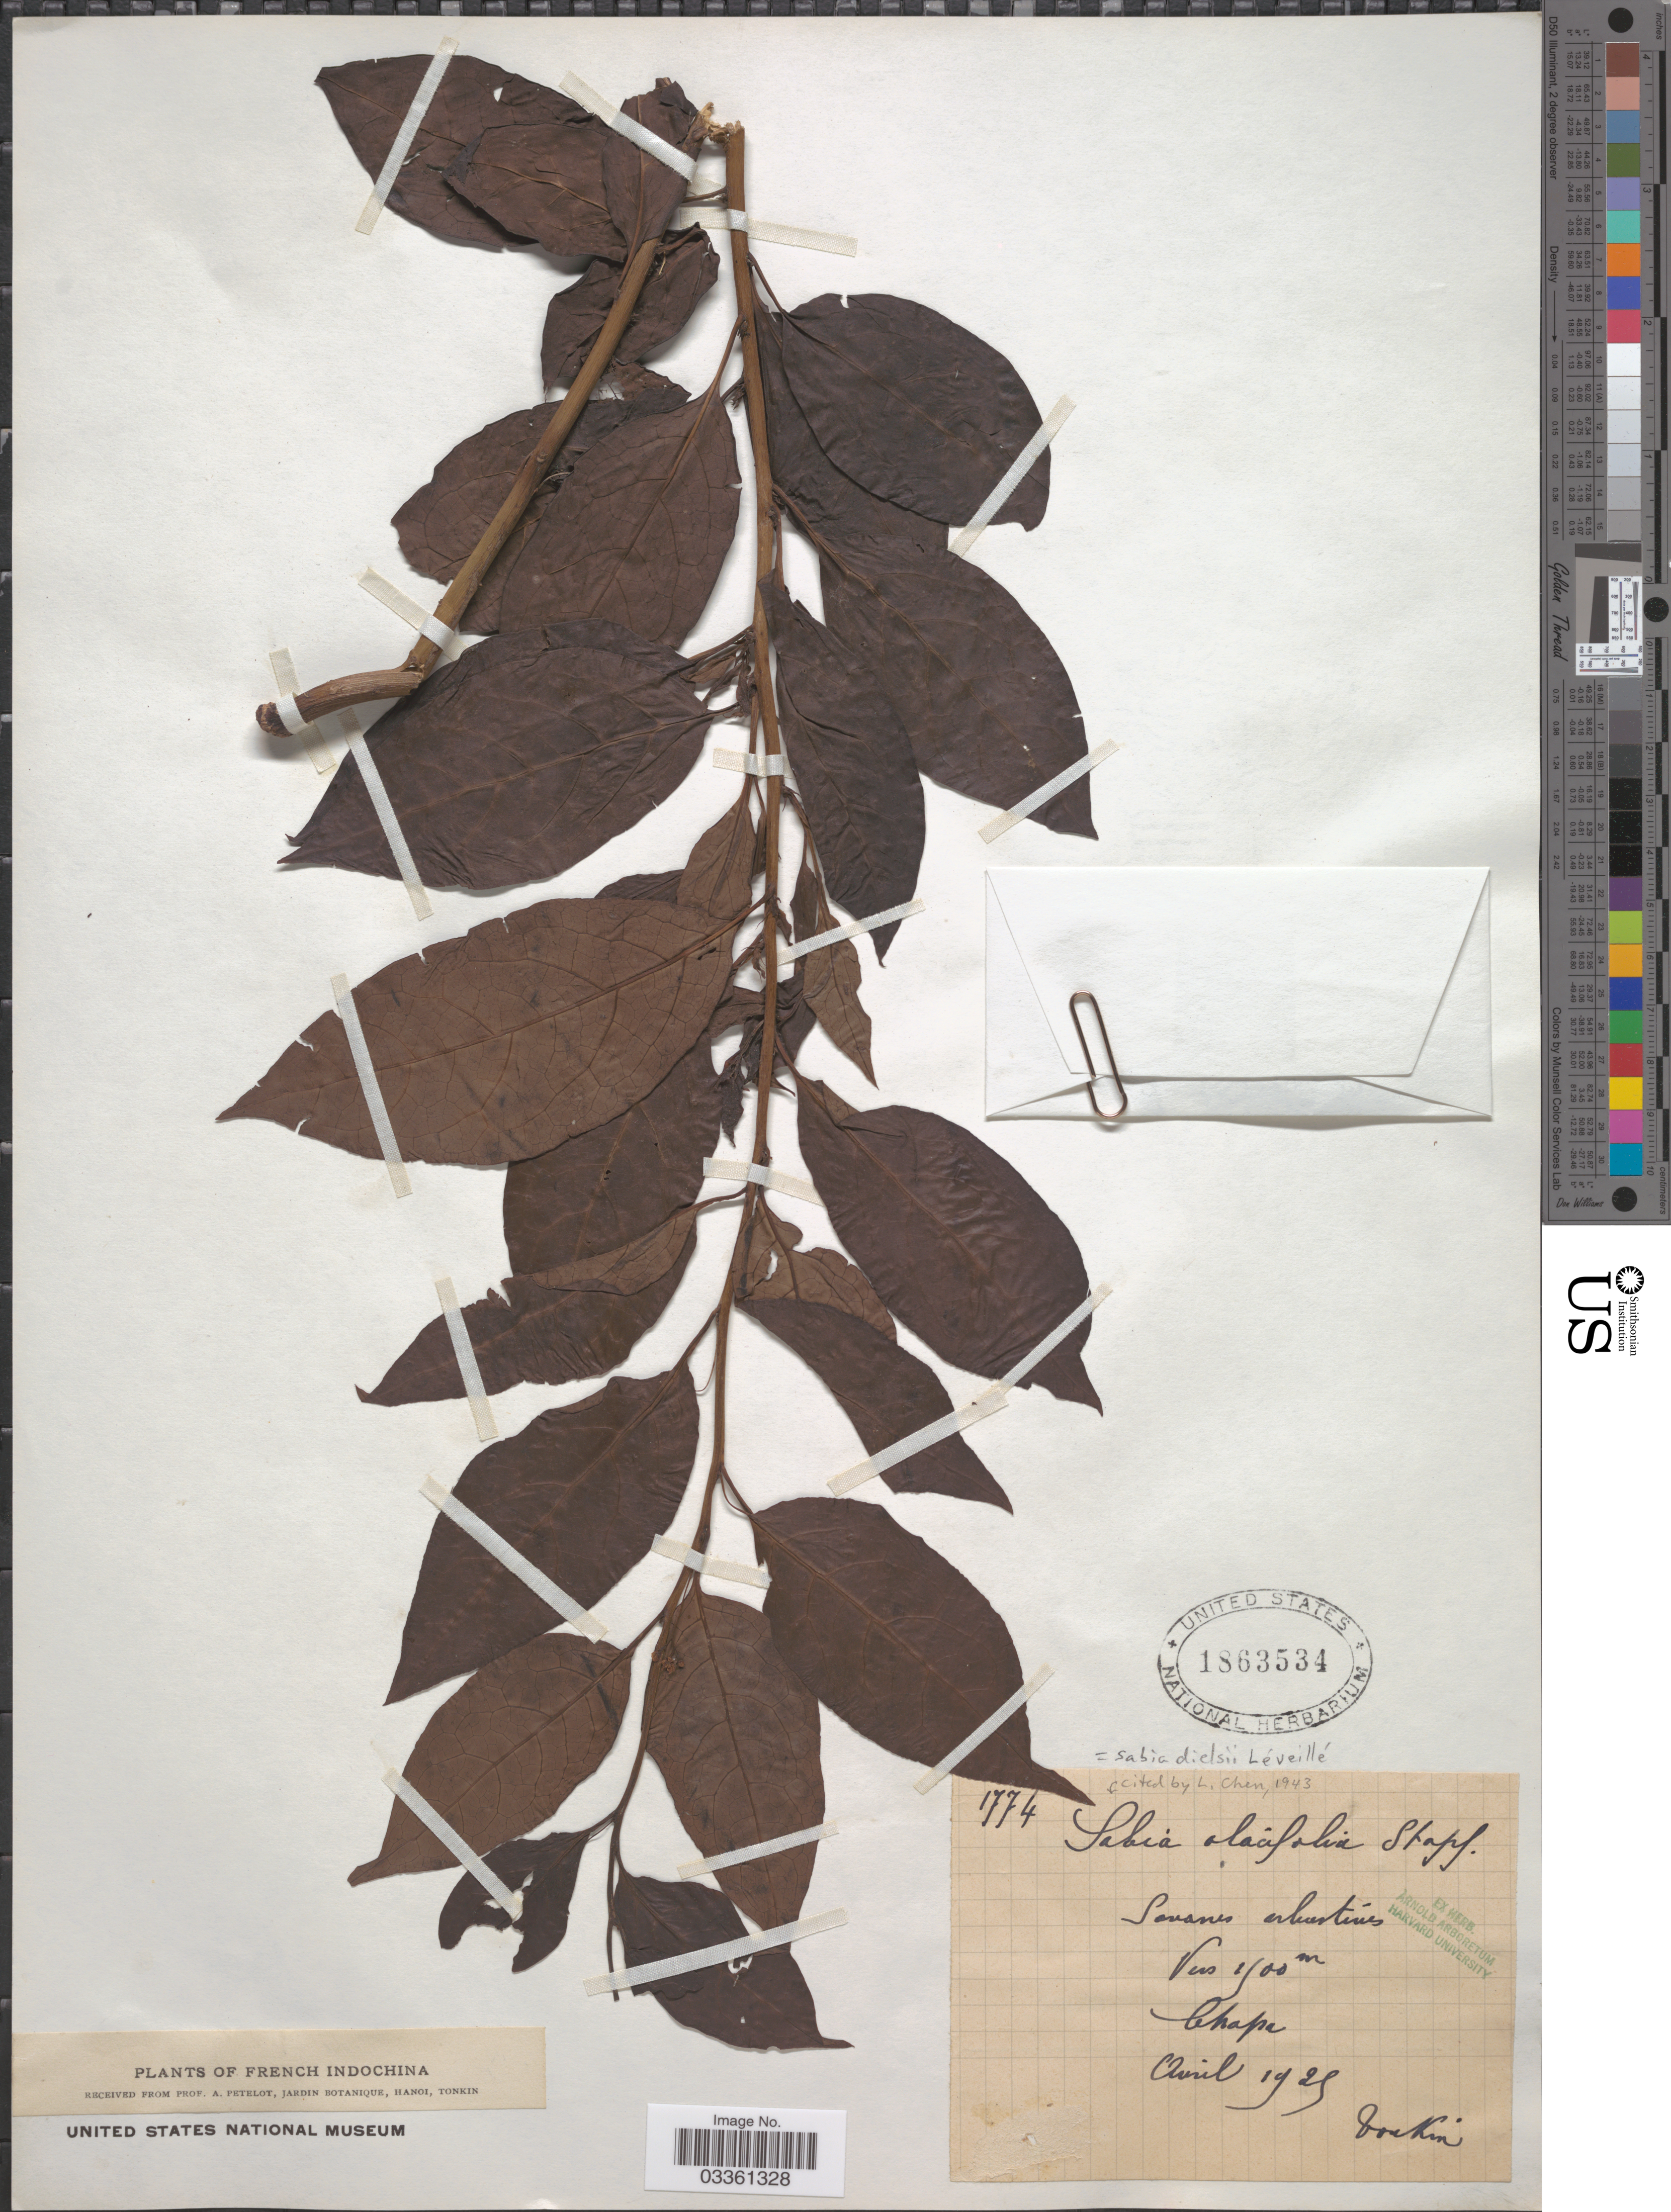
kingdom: Plantae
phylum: Tracheophyta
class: Magnoliopsida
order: Proteales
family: Sabiaceae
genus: Sabia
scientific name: Sabia dielsii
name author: H. Lév.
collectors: A. Petelot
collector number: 1774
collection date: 1929-04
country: Vietnam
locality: French Indochina. Chapa.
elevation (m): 1500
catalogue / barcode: US 1863534